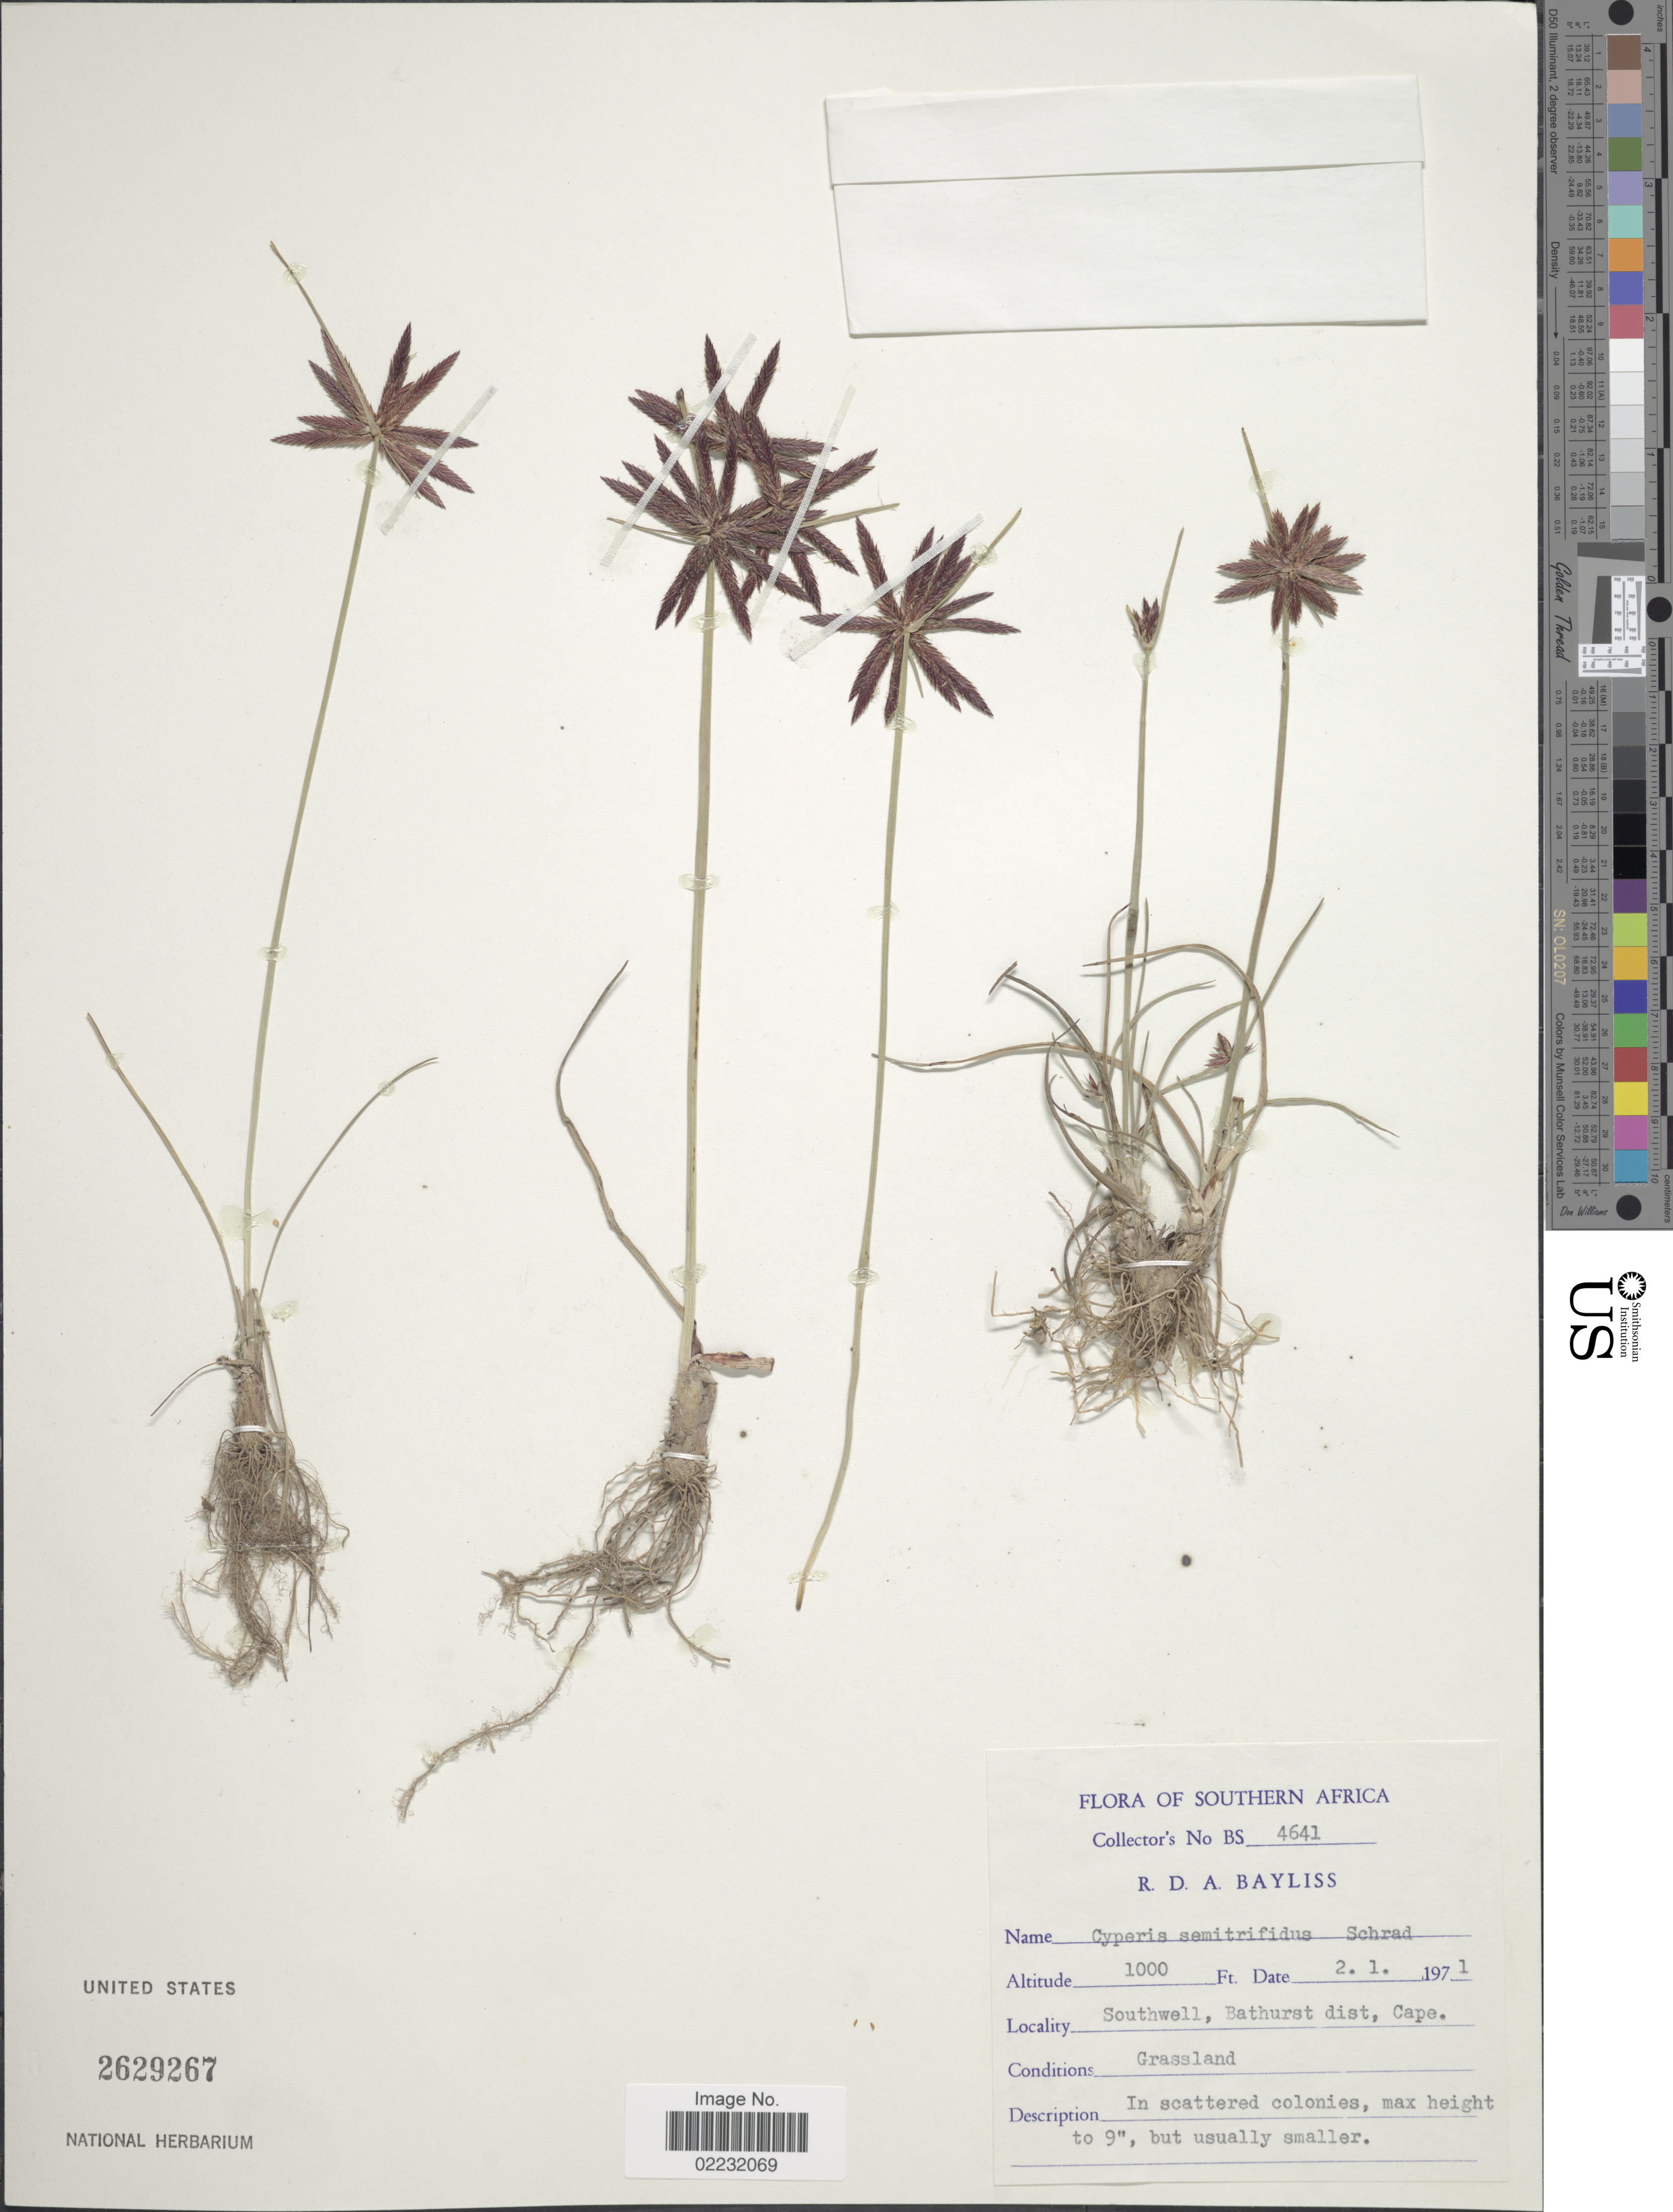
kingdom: Plantae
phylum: Tracheophyta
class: Liliopsida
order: Poales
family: Cyperaceae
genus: Cyperus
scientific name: Cyperus semitrifidus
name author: Schrad.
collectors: R. Bayliss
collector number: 4641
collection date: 1971-01-02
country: South Africa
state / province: Eastern Cape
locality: Southwell, Bathurst dist., Cape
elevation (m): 305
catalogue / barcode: US 2629267